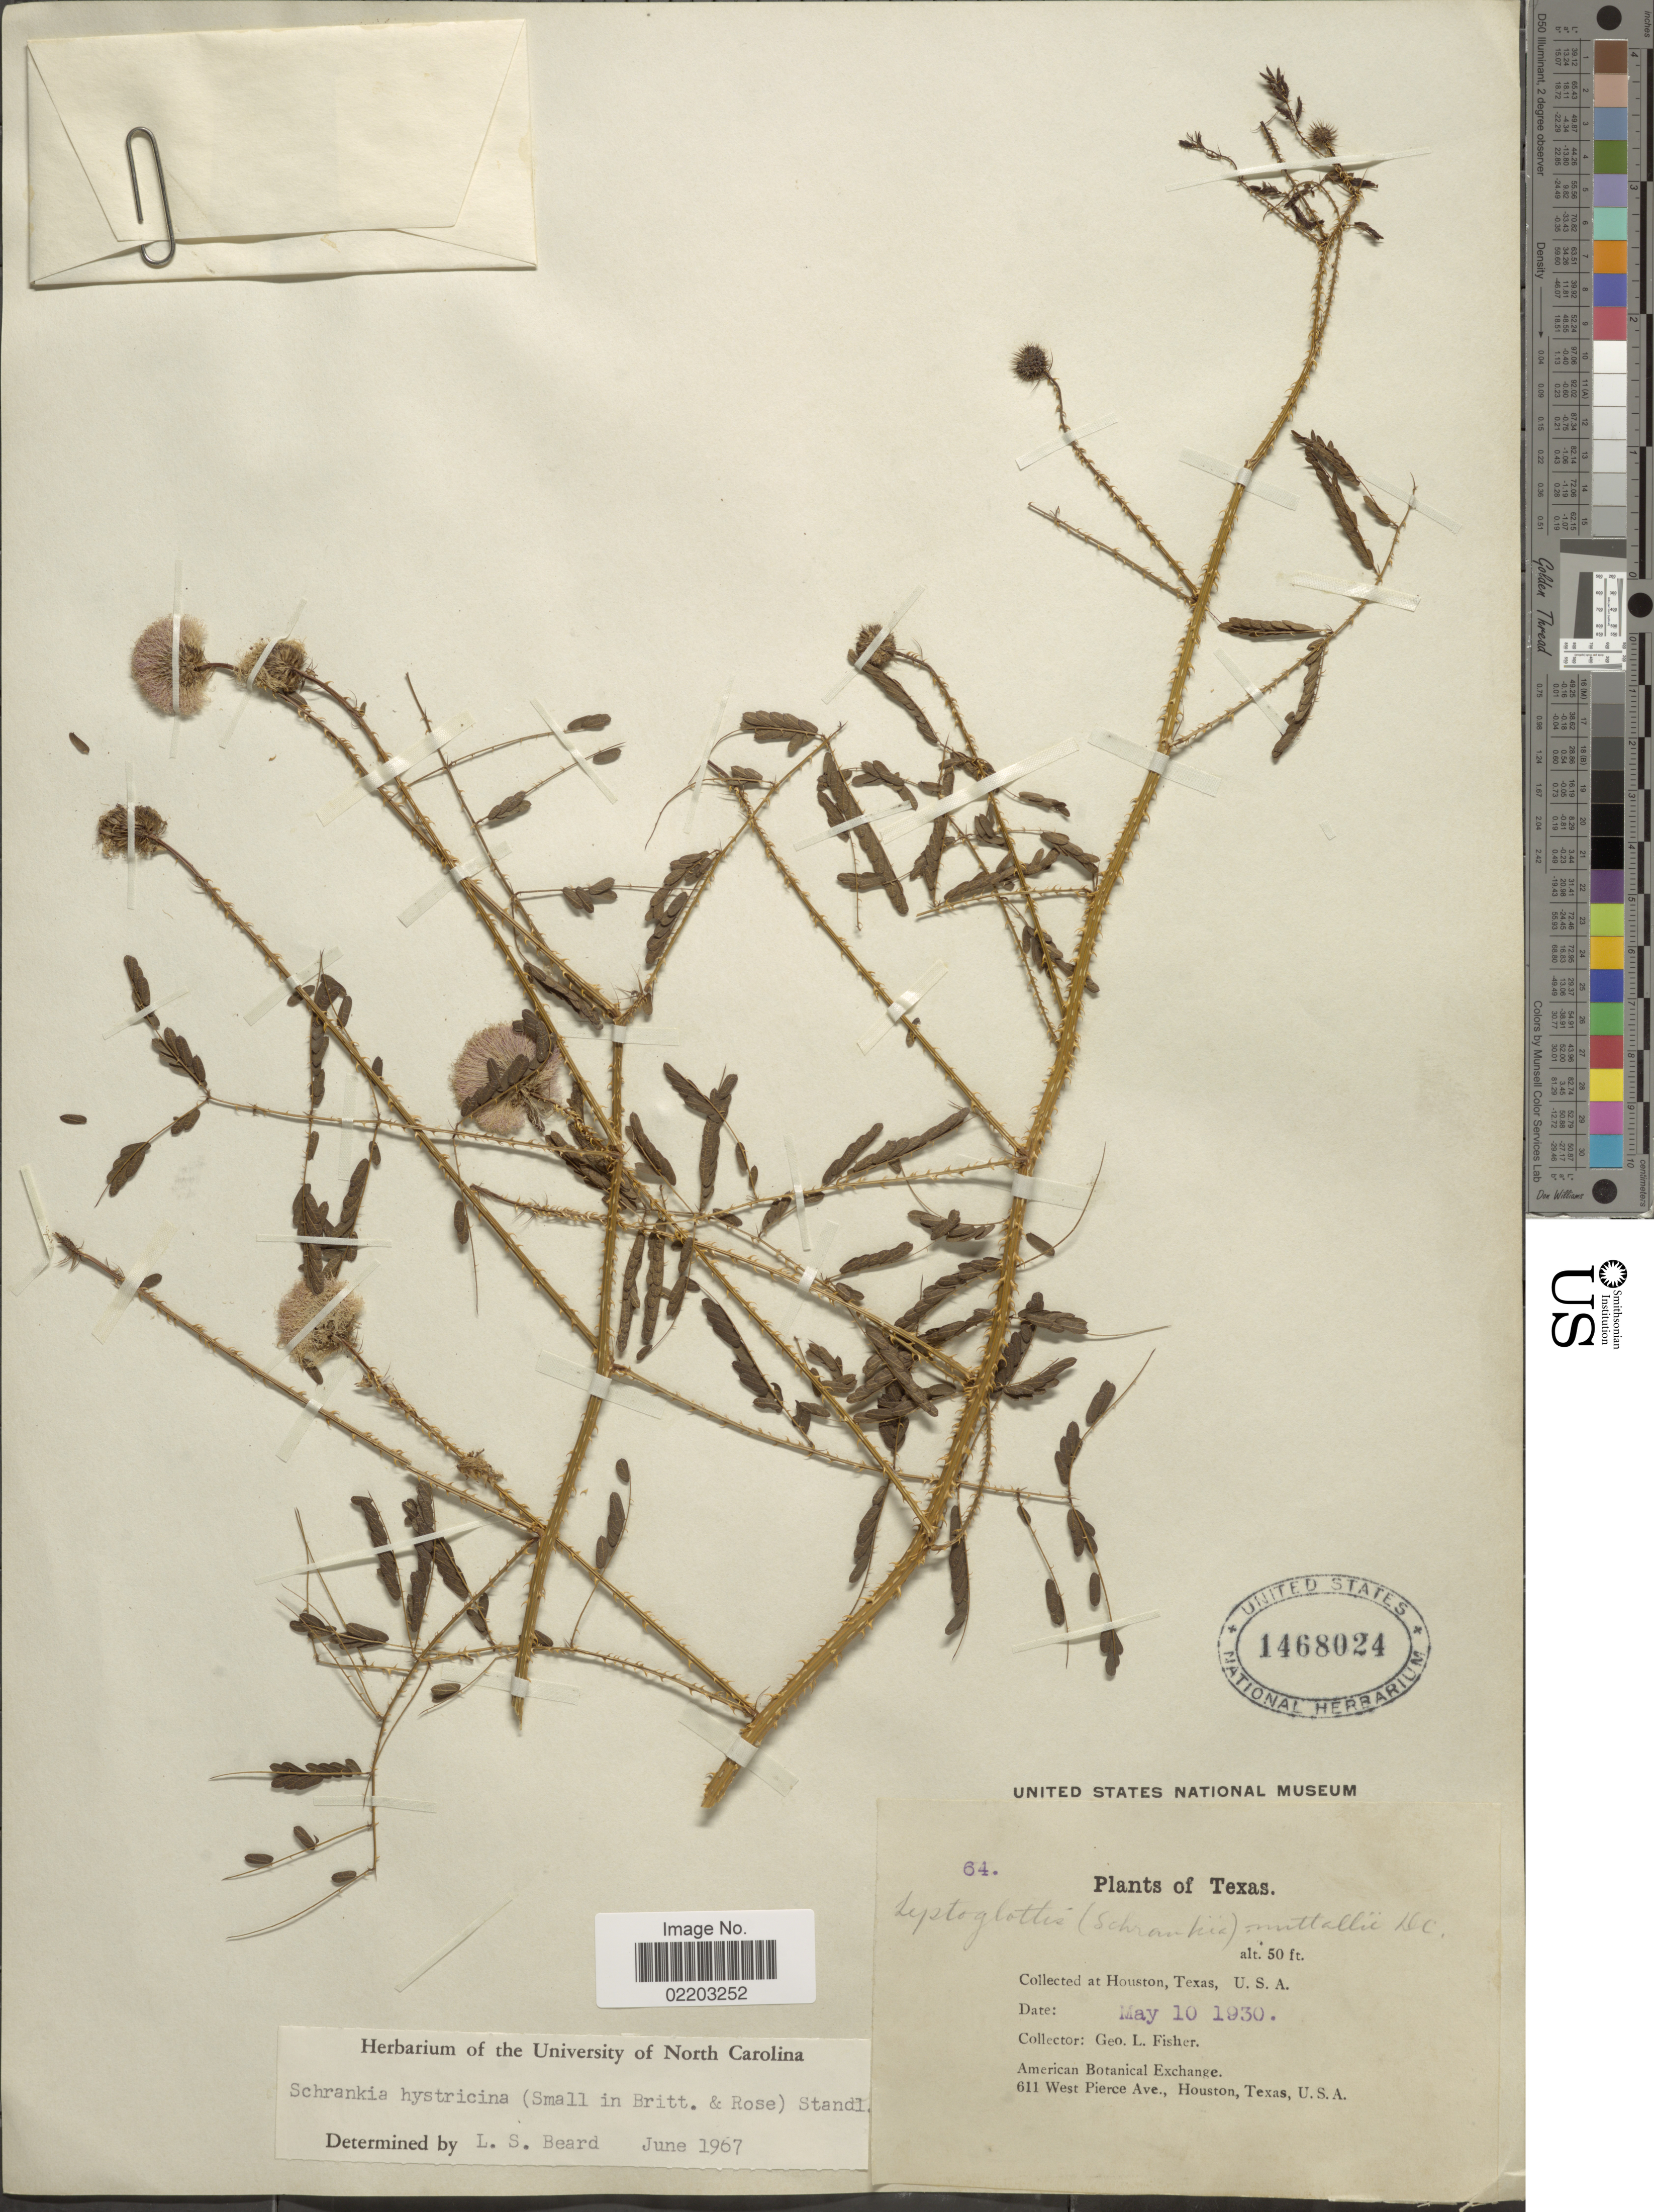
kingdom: Plantae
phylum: Tracheophyta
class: Magnoliopsida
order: Fabales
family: Fabaceae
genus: Mimosa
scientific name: Mimosa hystricina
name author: (Small ex Britton & Rose) B.L. Turner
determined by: Strong, M. T., (US), Smithsonian Institution - National Museum of Natural History (UNITED STATES)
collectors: G. L. Fisher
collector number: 64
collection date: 1930-05-10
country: United States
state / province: Texas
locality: Houston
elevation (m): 15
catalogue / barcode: US 1468024